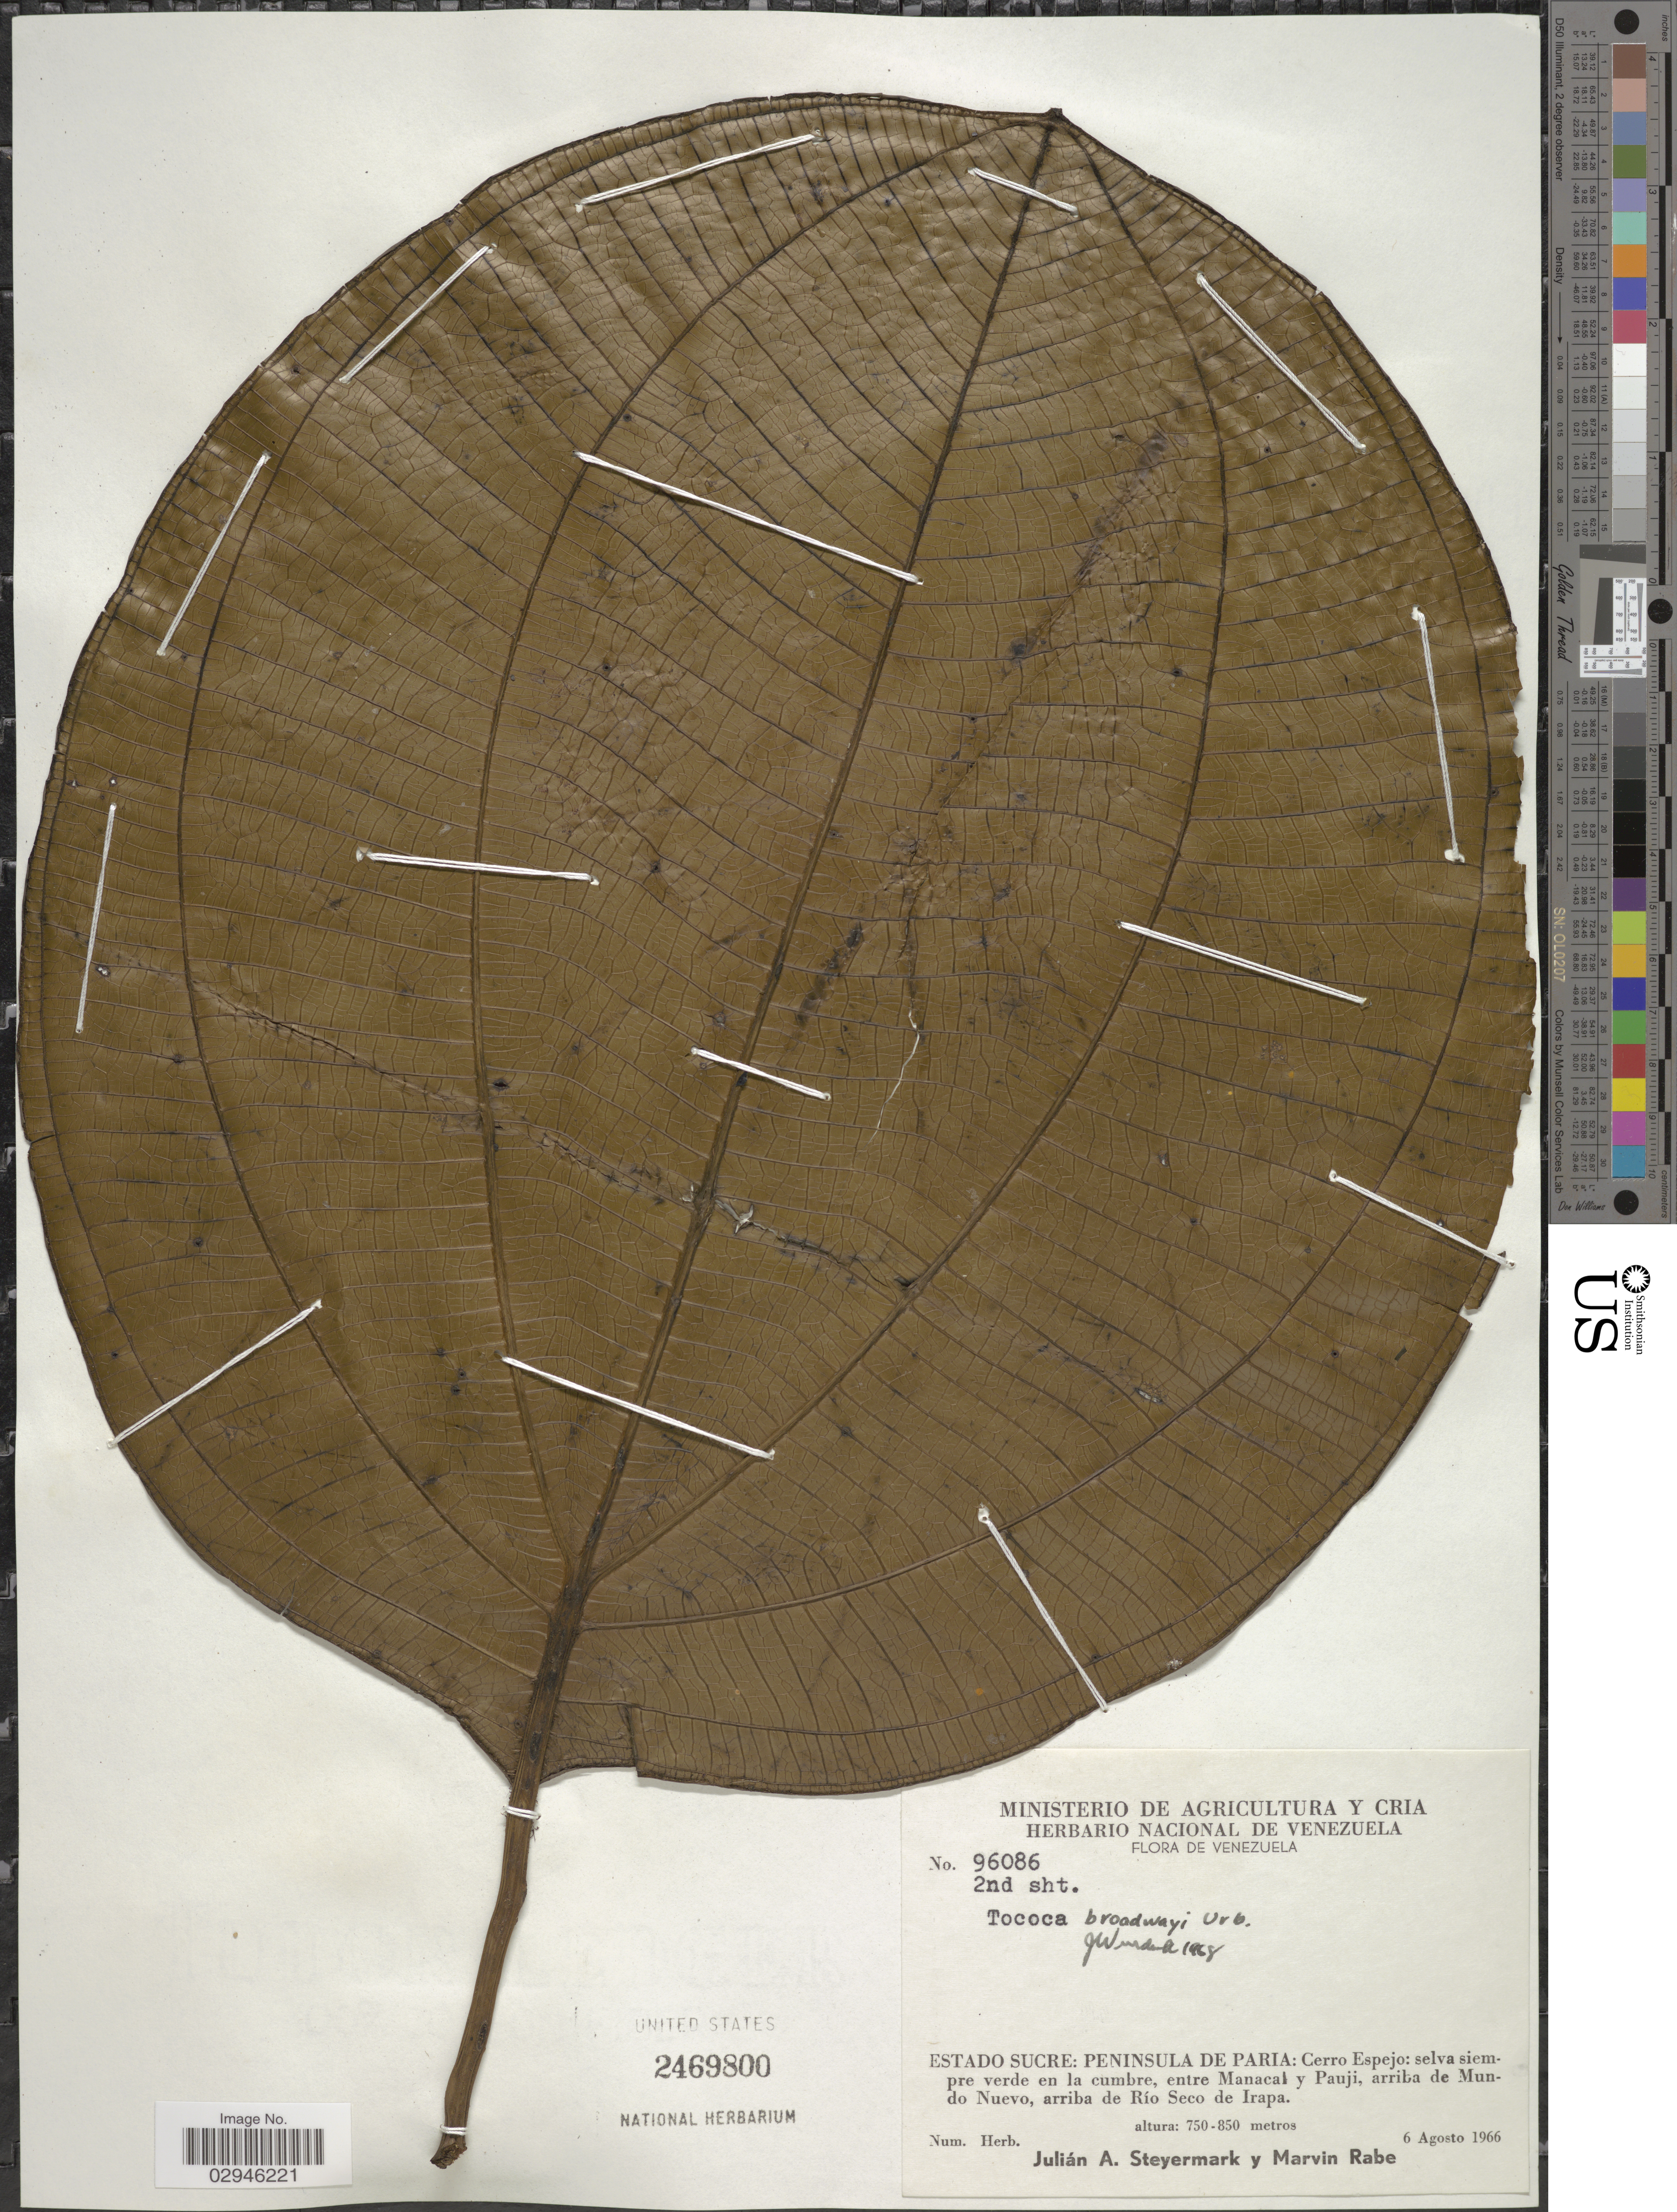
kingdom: Plantae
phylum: Tracheophyta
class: Magnoliopsida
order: Myrtales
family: Melastomataceae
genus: Tococa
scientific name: Tococa broadwayi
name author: Urb.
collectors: J. Steyermark & M. Rabe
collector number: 96086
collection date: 1966-08-06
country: Venezuela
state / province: Sucre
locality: Peninsula de Paria: Cerro Espejo: selva siempre verde en la cumbre, entre Manacal y Pauji, arriba de Mundo Nuevo, arriba de Río Seco de Irapa.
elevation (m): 750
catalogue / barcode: US 2469800